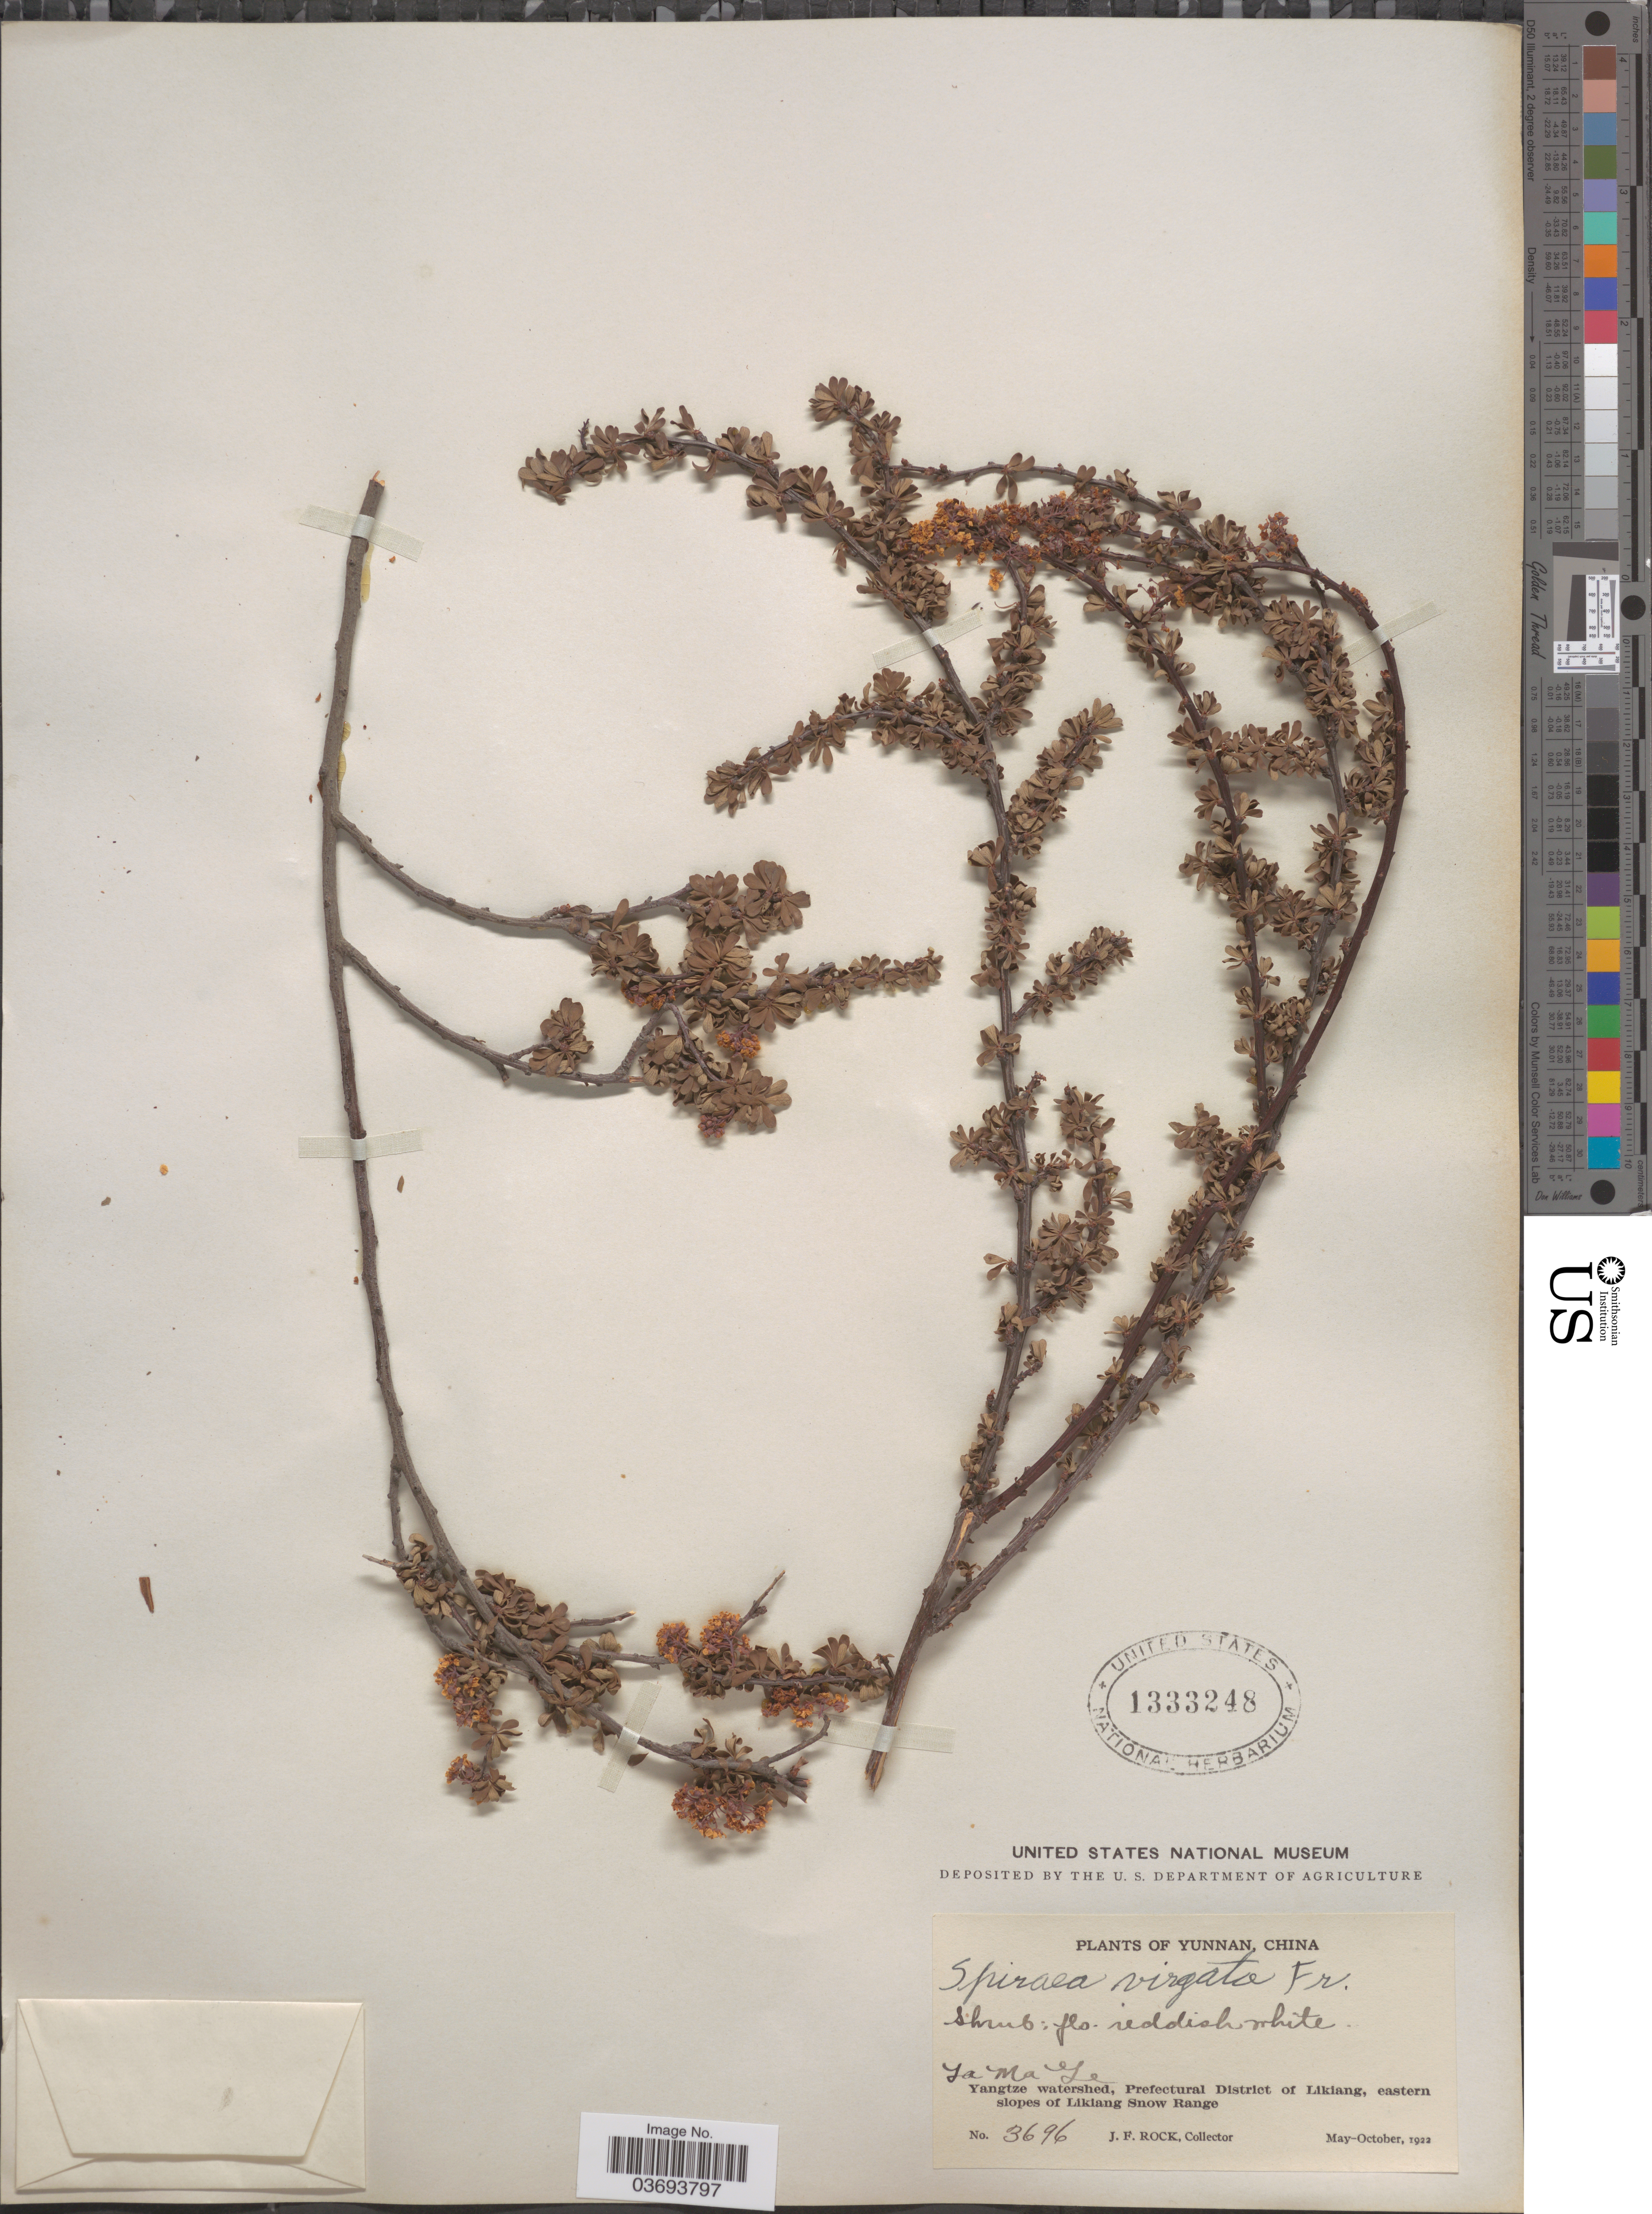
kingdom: Plantae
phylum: Tracheophyta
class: Magnoliopsida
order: Rosales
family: Rosaceae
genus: Spiraea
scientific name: Spiraea virgata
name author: Franch.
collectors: J. Rock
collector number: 3696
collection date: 1922-05/1922-10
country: China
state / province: Yunnan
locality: Ja Ma Ye. [interpreted] Yangtze watershed, Prefectural District of Likiang, eastern slopes of Likiang Snow Range.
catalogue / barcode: US 1333248